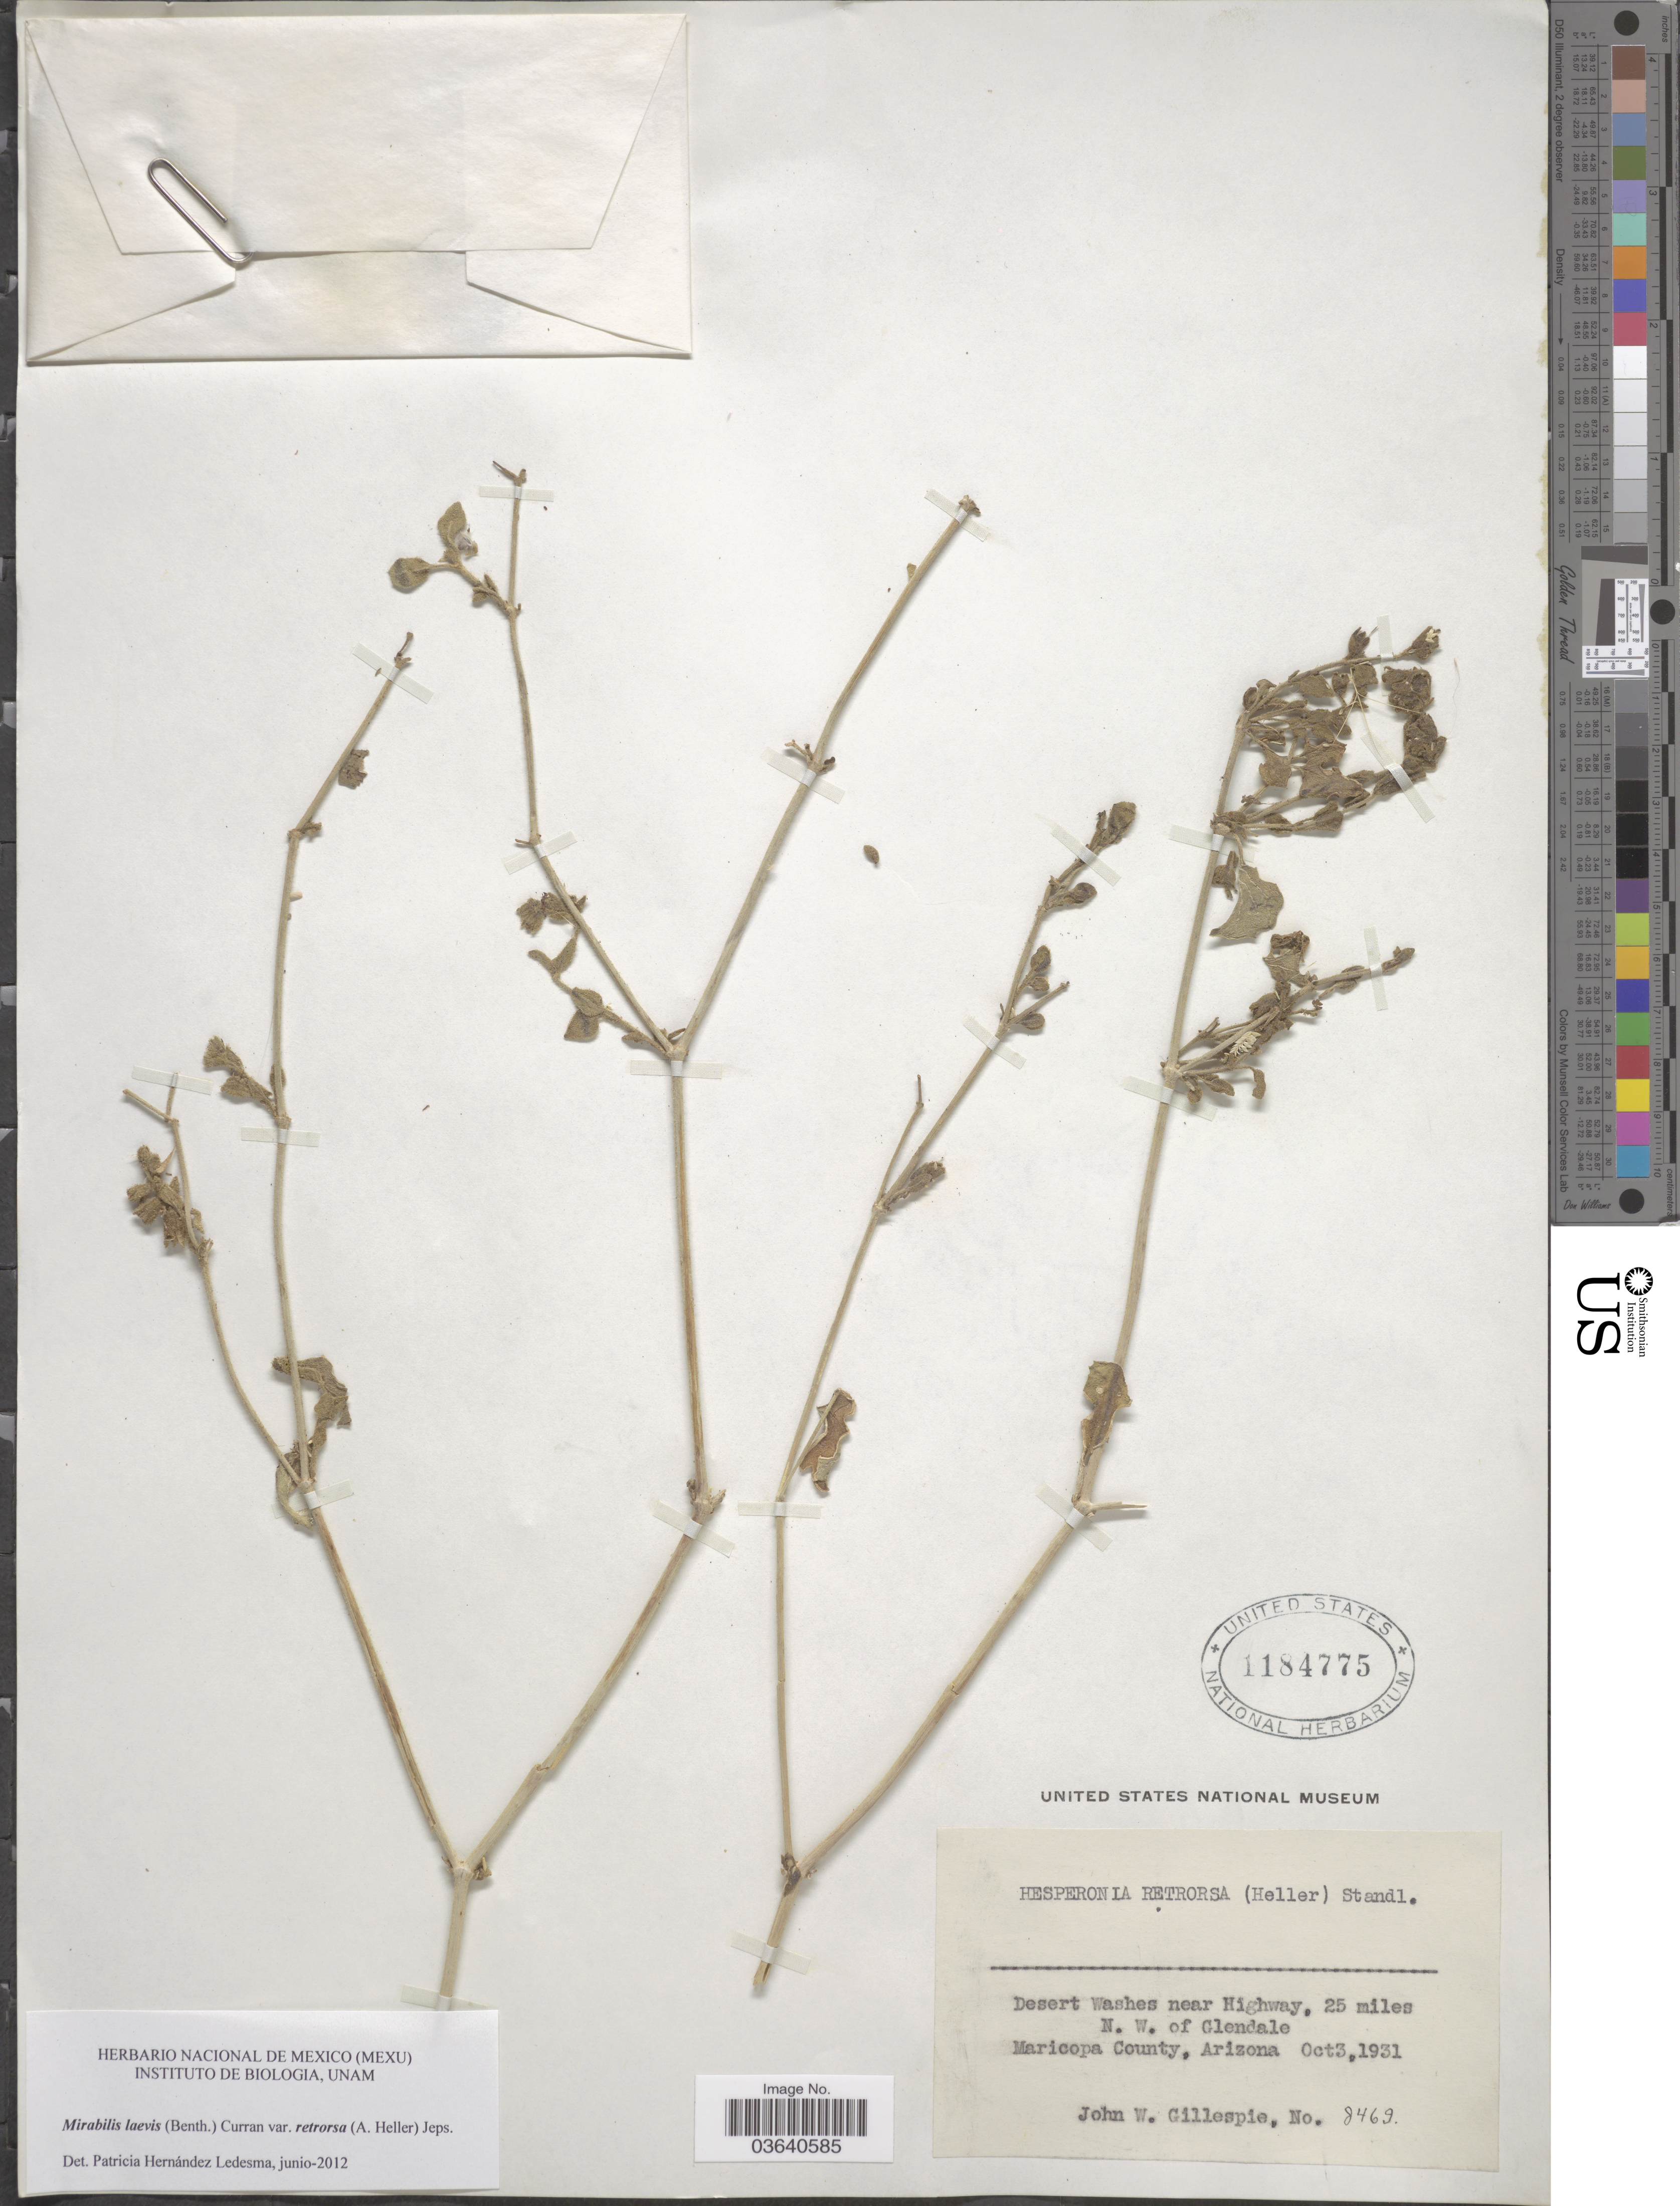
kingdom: Plantae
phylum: Tracheophyta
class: Magnoliopsida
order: Caryophyllales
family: Nyctaginaceae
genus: Mirabilis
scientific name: Mirabilis laevis var. retrorsa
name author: (A. Heller) Jeps.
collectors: J. W. Gillespie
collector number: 8469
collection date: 1931-10-03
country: United States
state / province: Arizona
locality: Desert Washes near Highway, 25 miles N.W. of Glendale. Maricopa County.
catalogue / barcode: US 1184775